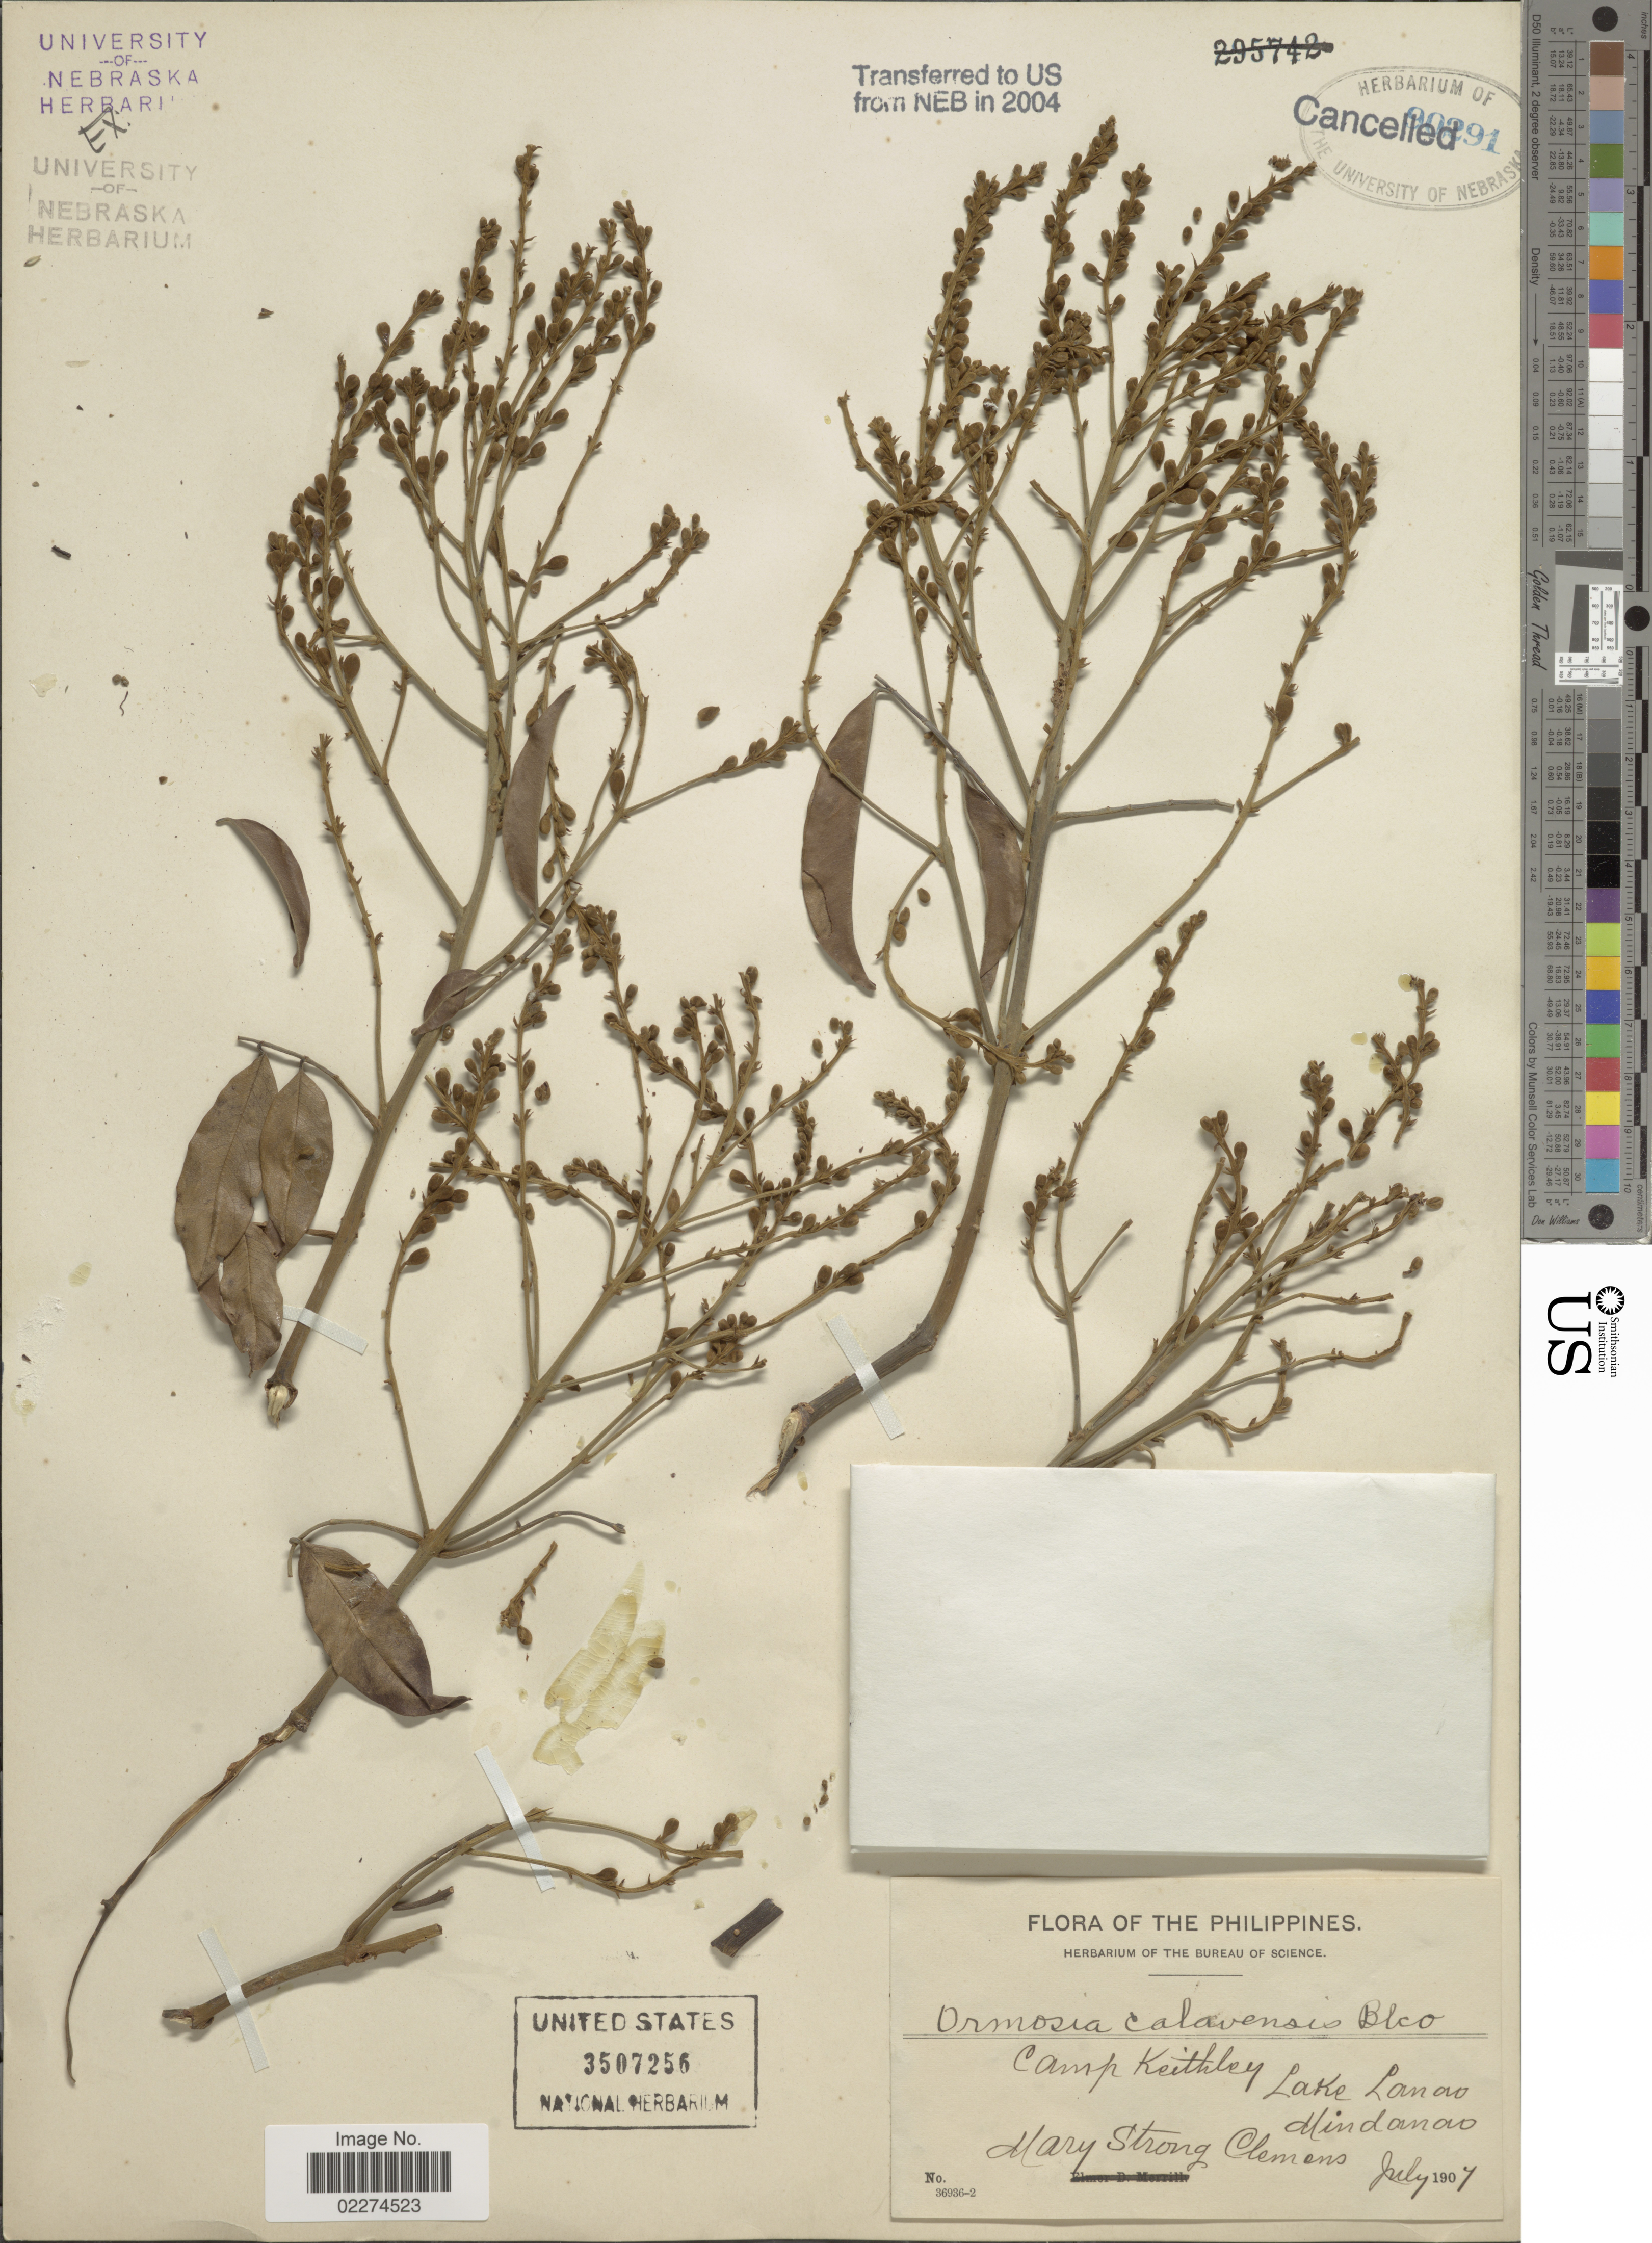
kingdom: Plantae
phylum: Tracheophyta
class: Magnoliopsida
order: Fabales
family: Fabaceae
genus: Ormosia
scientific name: Ormosia calavensis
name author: Azaola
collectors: M. S. Clemens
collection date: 1907-07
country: Philippines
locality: Camp Keithleym Lake, Lake Lanao, Mindanao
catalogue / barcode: US 3507256